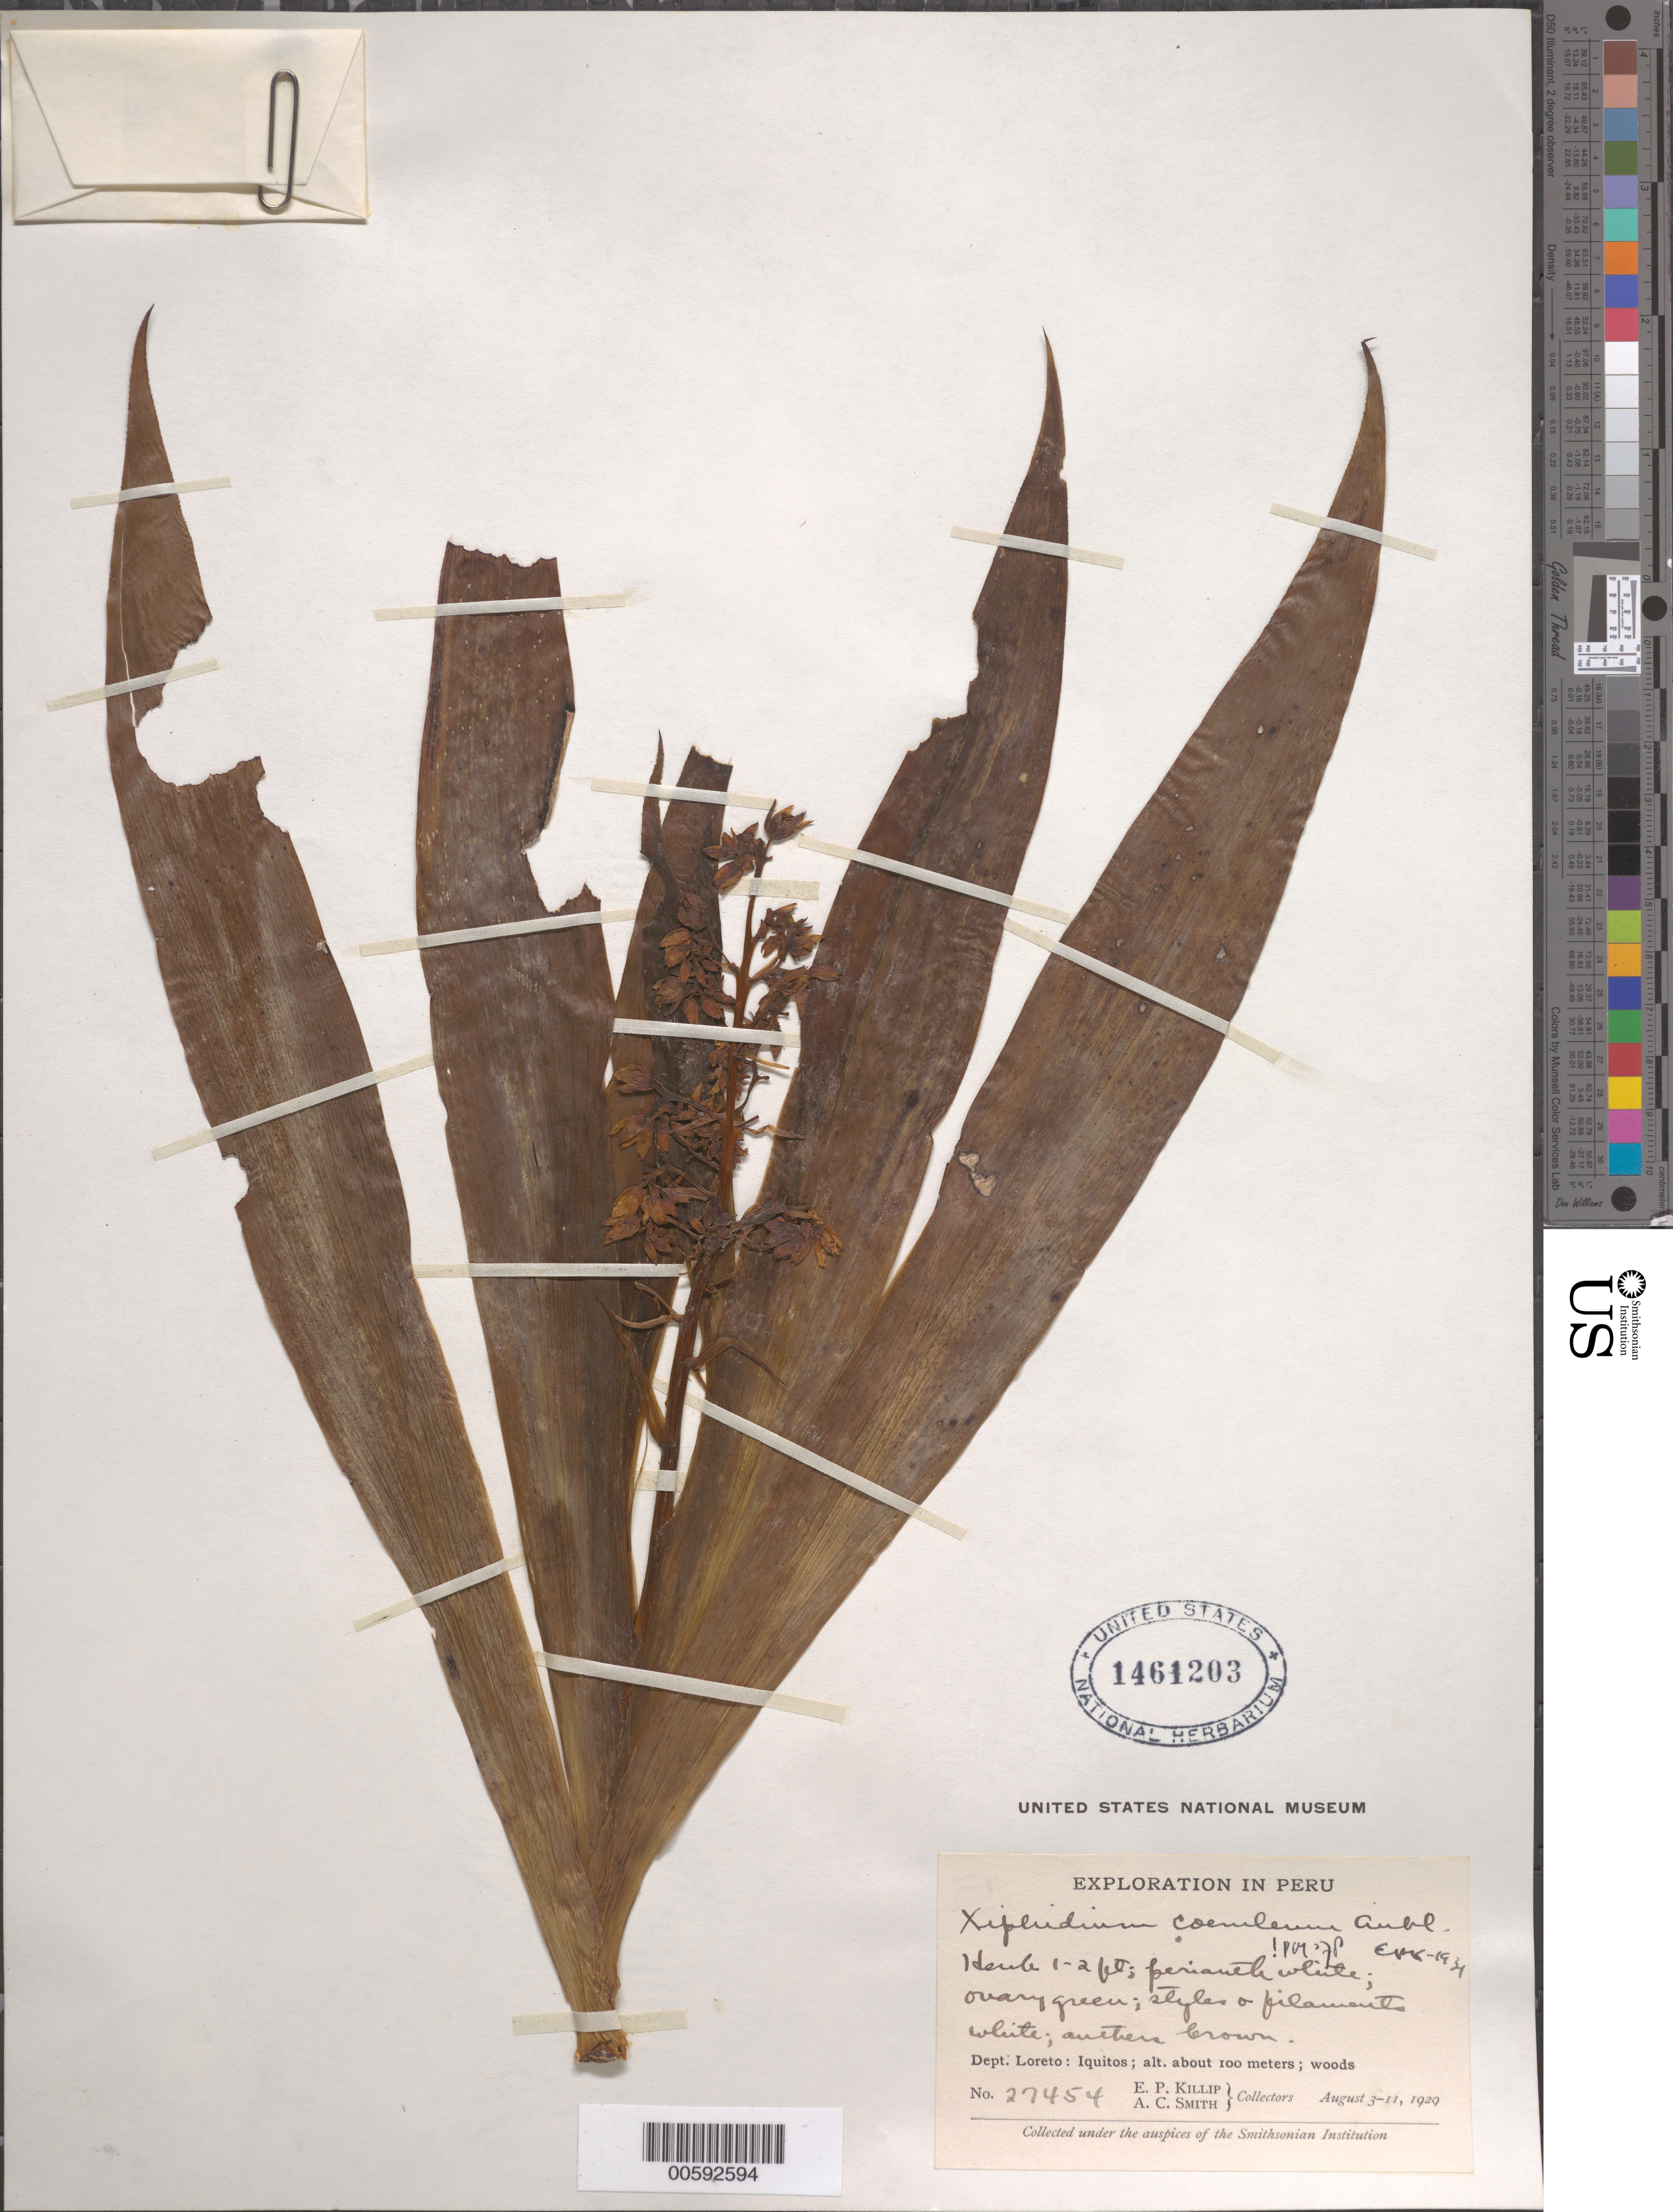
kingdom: Plantae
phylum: Tracheophyta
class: Liliopsida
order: Commelinales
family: Haemodoraceae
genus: Xiphidium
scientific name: Xiphidium caeruleum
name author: Aubl.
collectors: E. P. Killip & A. C. Smith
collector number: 27454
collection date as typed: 03 Aug 1929 to 11 Aug 1929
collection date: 1929-08-03/1929-08-11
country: Peru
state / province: Loreto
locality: Iquitos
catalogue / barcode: US 1461203